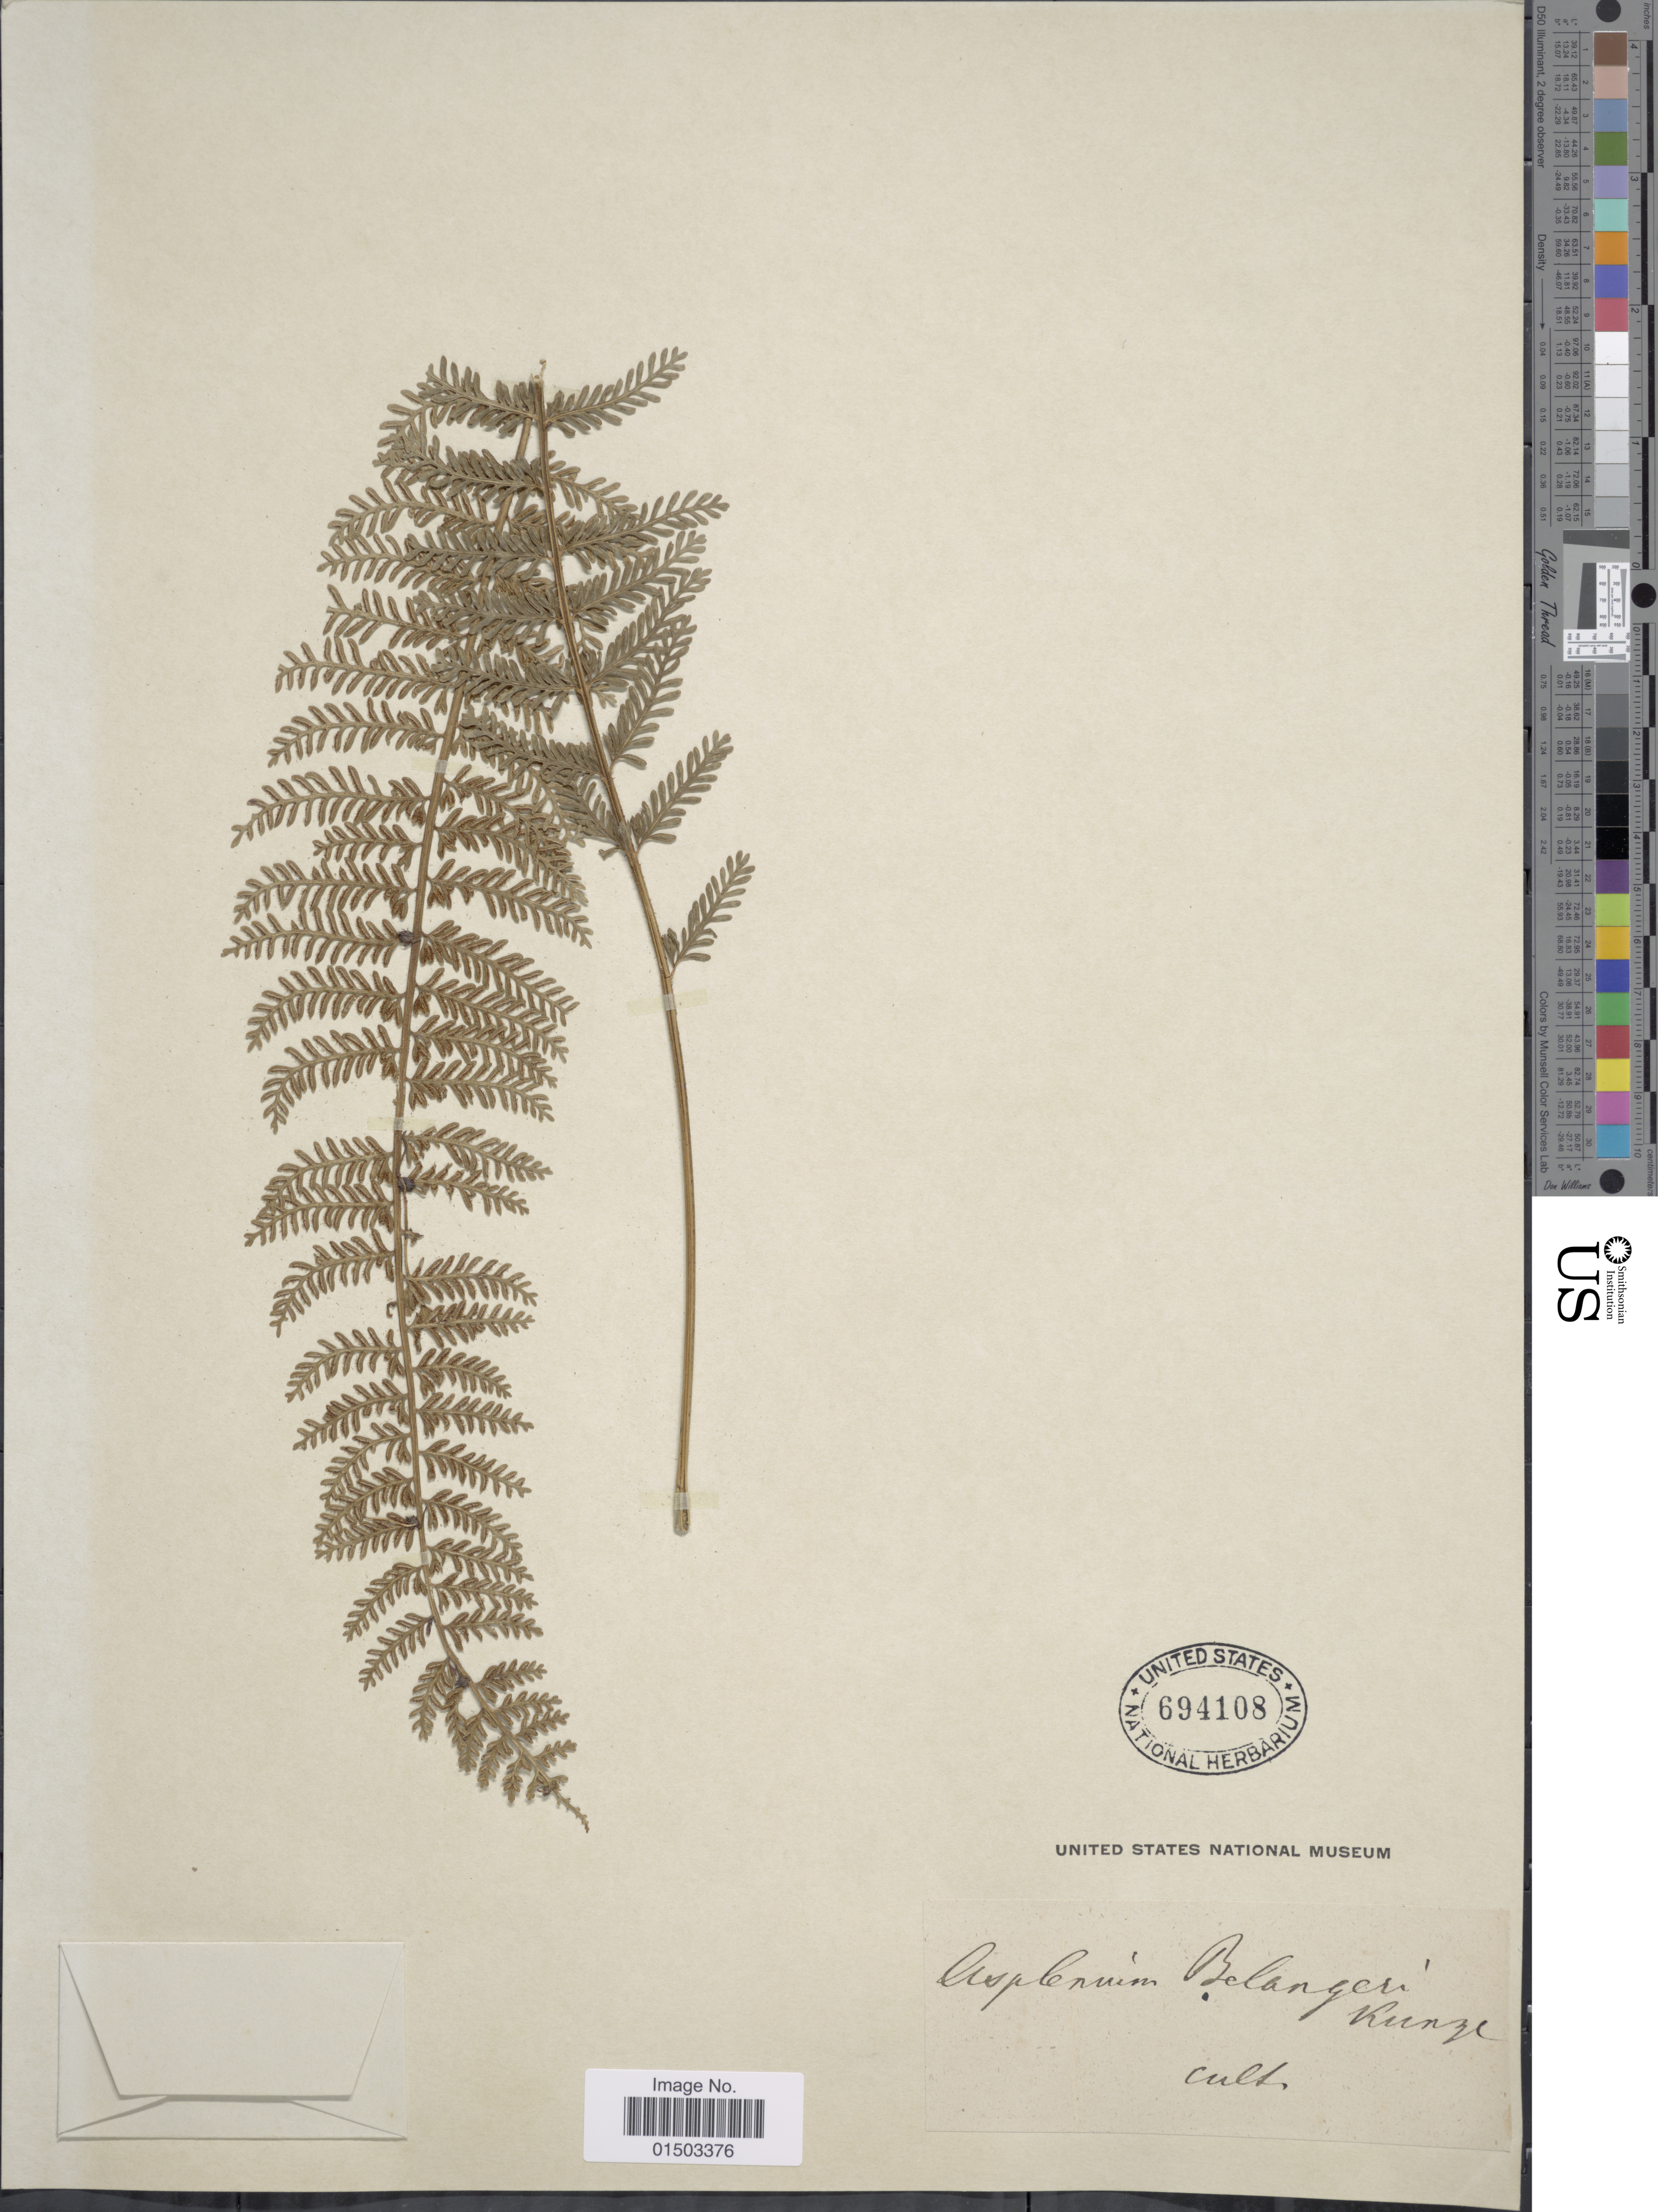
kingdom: Plantae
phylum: Tracheophyta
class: Polypodiopsida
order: Polypodiales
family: Aspleniaceae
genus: Asplenium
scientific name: Asplenium belangeri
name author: Bory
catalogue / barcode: US 694108